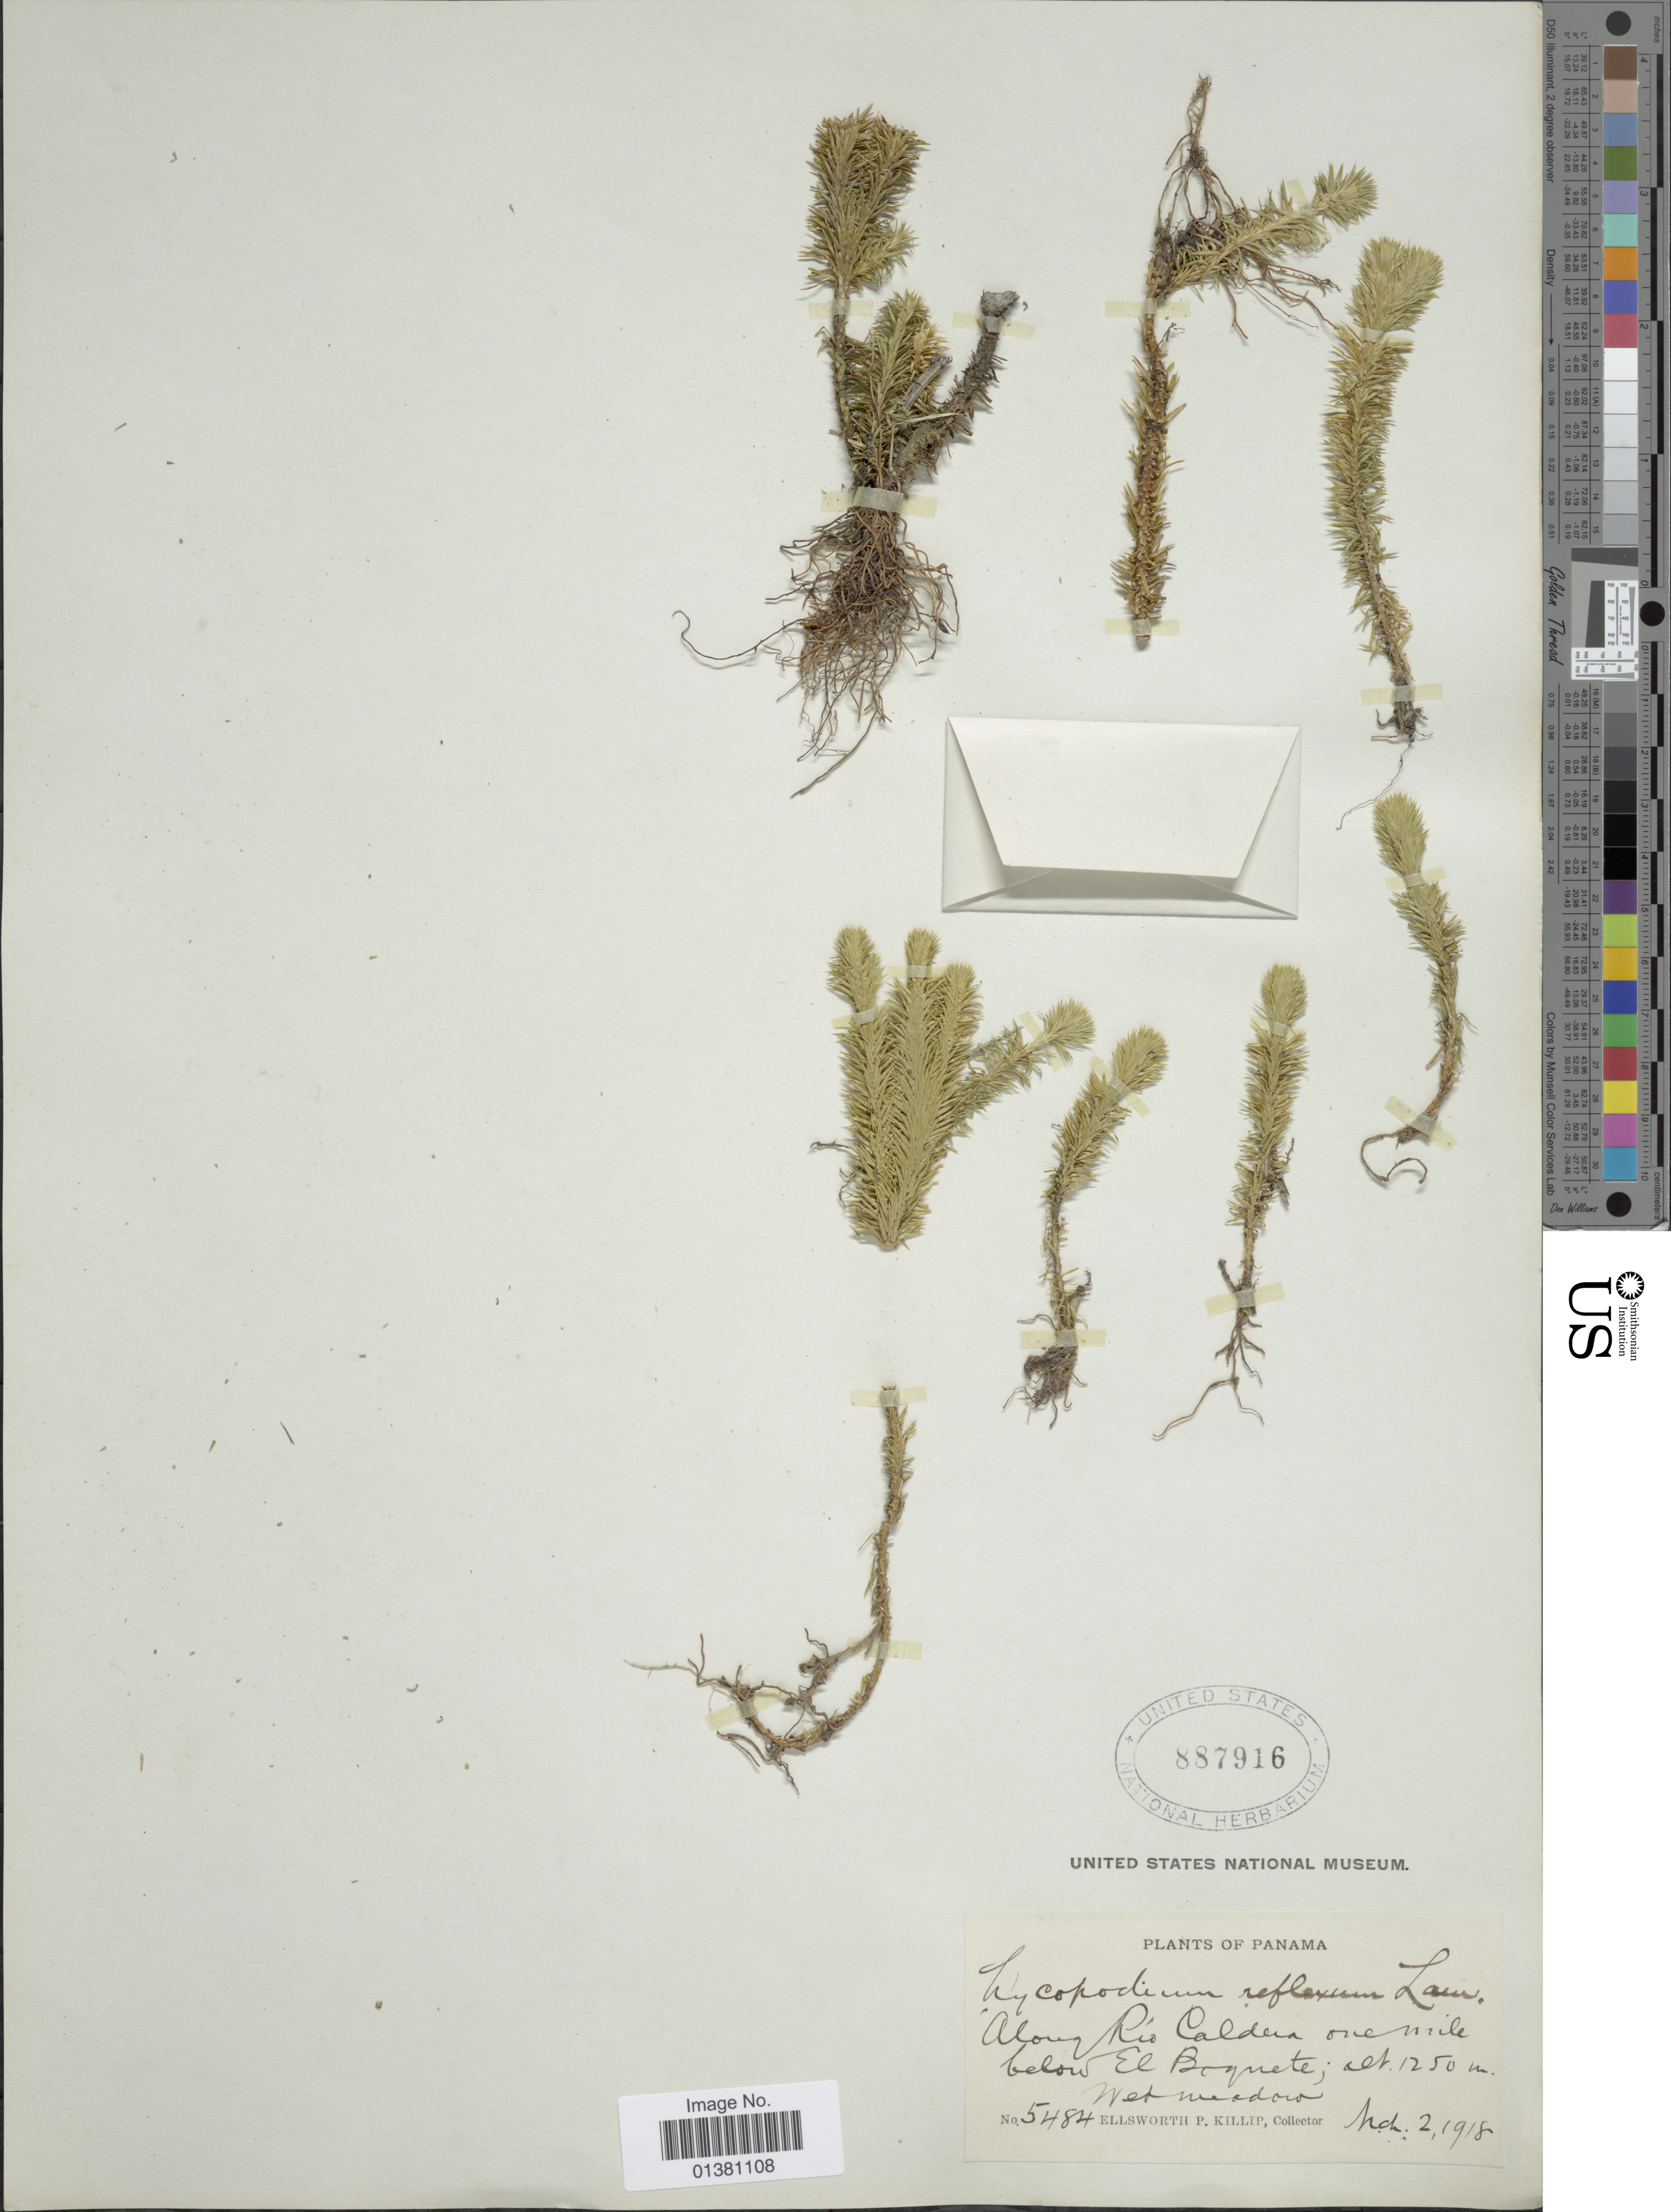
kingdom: Plantae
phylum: Tracheophyta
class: Lycopodiopsida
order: Lycopodiales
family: Lycopodiaceae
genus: Phlegmariurus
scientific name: Phlegmariurus reflexus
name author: (Lam.) B. Øllg.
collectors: E. P. Killip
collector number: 5484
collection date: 1918-03-02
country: Panama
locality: Along Rio Caldera one mile below El Boquete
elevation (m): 1250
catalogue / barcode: US 887916